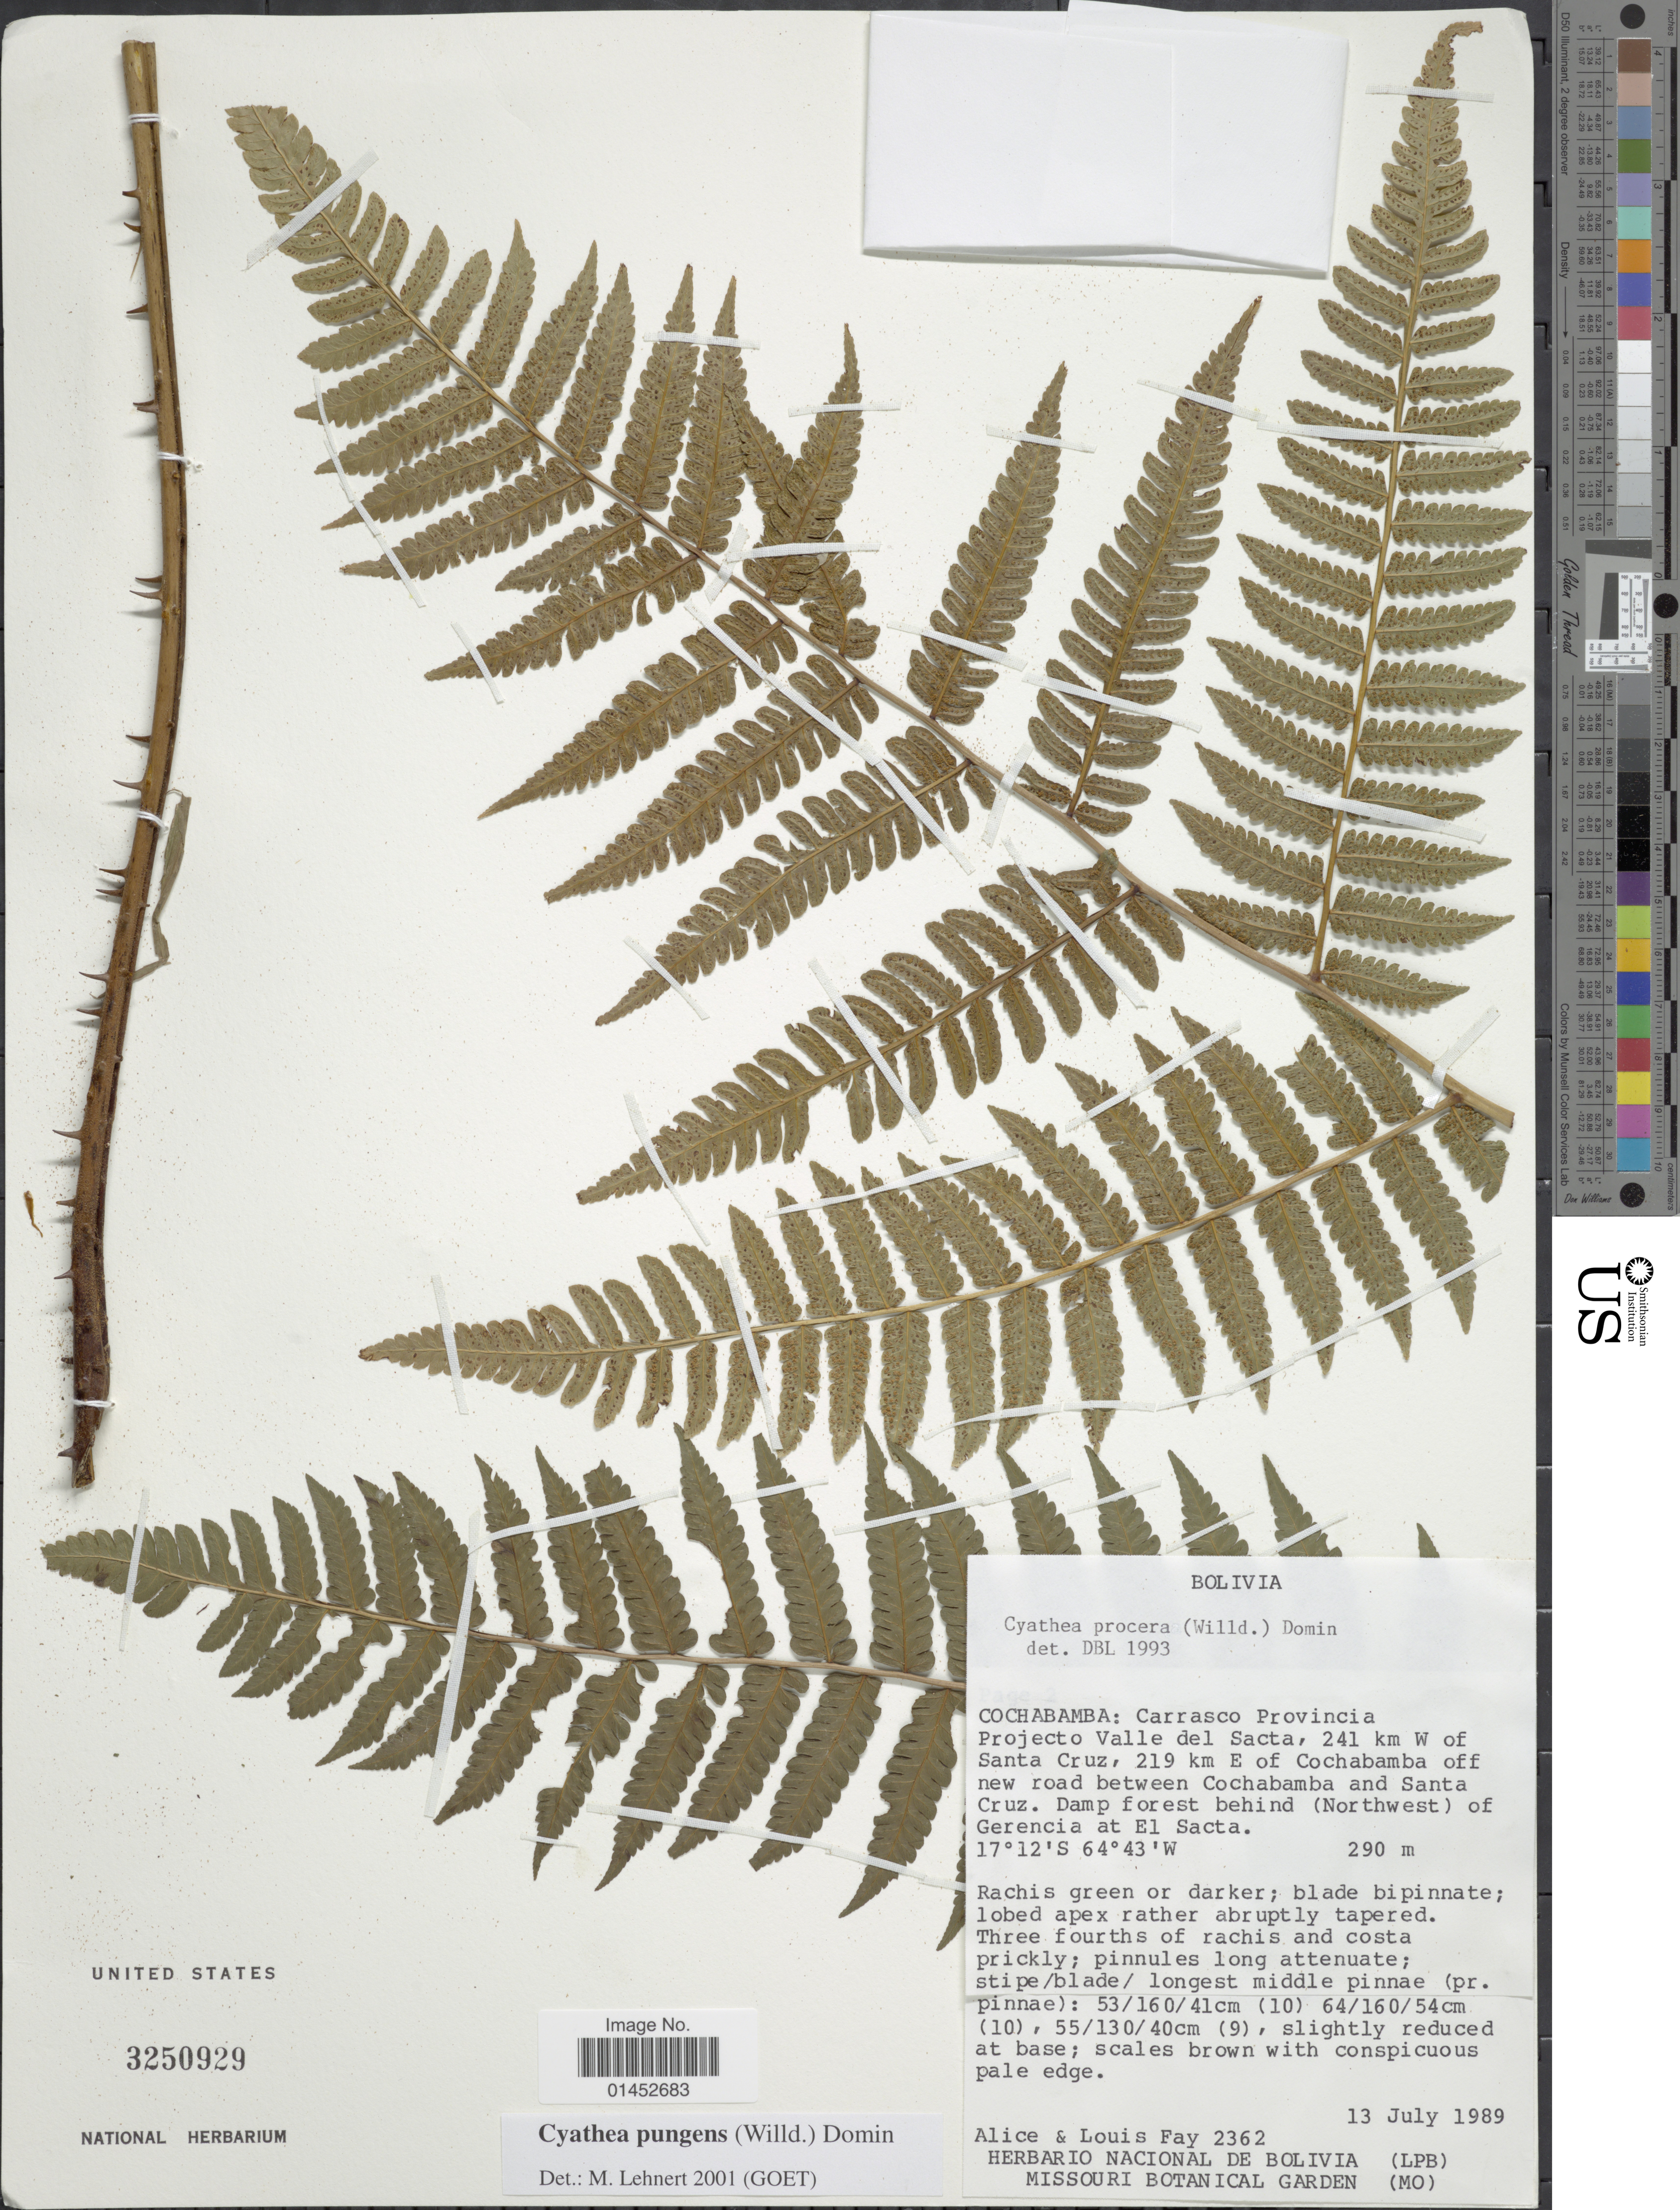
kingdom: Plantae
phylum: Tracheophyta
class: Polypodiopsida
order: Cyatheales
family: Cyatheaceae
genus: Cyathea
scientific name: Cyathea pungens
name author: (Willd.) Domin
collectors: A. Fay & L. Fay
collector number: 2362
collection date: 1989-07-13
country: Bolivia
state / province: Cochabamba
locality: Carrasco Provincia Projecto Valle del Sacta, 241 km W of Santa Cruz, 219 km E of Cochambamba off new road between Cochabamba and Santa Cruz. Damp forest behind (NOrthwest) of Gerencia at El Sacta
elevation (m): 290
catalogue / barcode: US 3250929